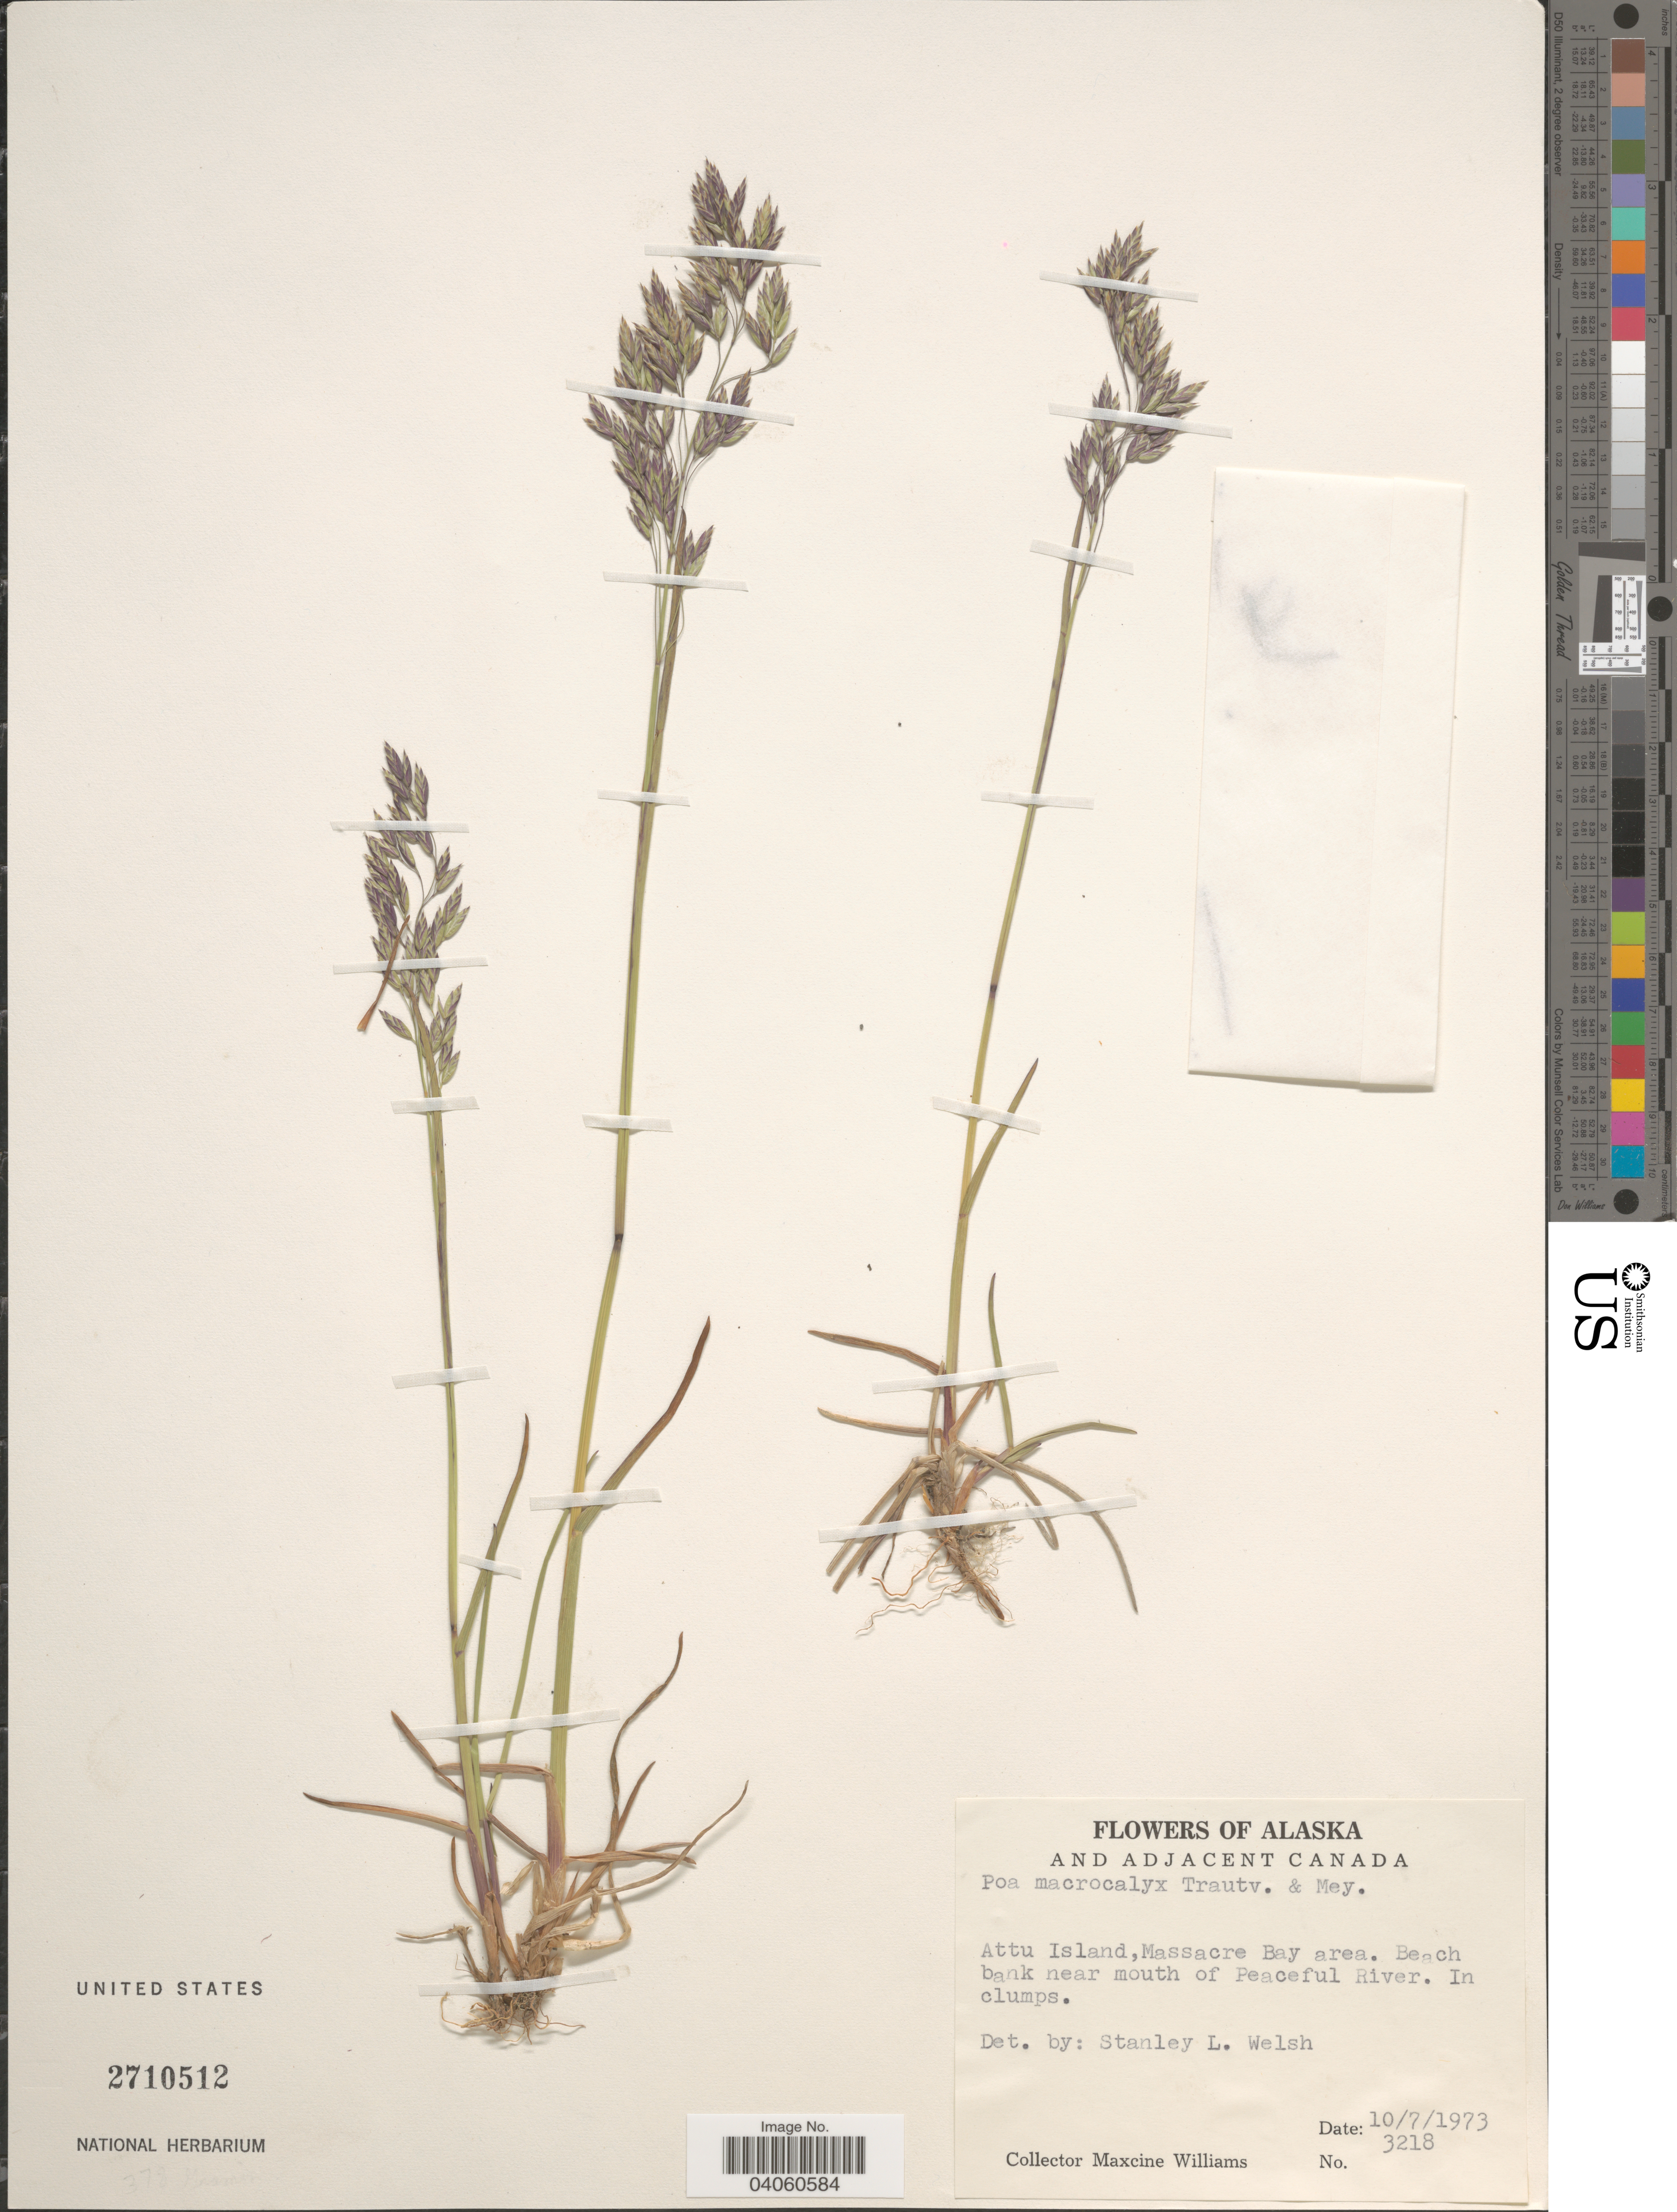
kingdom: Plantae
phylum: Tracheophyta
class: Liliopsida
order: Poales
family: Poaceae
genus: Poa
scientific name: Poa macrocalyx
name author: Trautv. & C.A. Mey.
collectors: M. Williams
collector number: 3218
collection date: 1973-10-07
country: United States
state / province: Alaska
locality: Alaska and Adjacent Canada. Attu Island, Massacre Bay area, Beach bank near mouth of Peaceful River.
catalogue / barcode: US 2710512